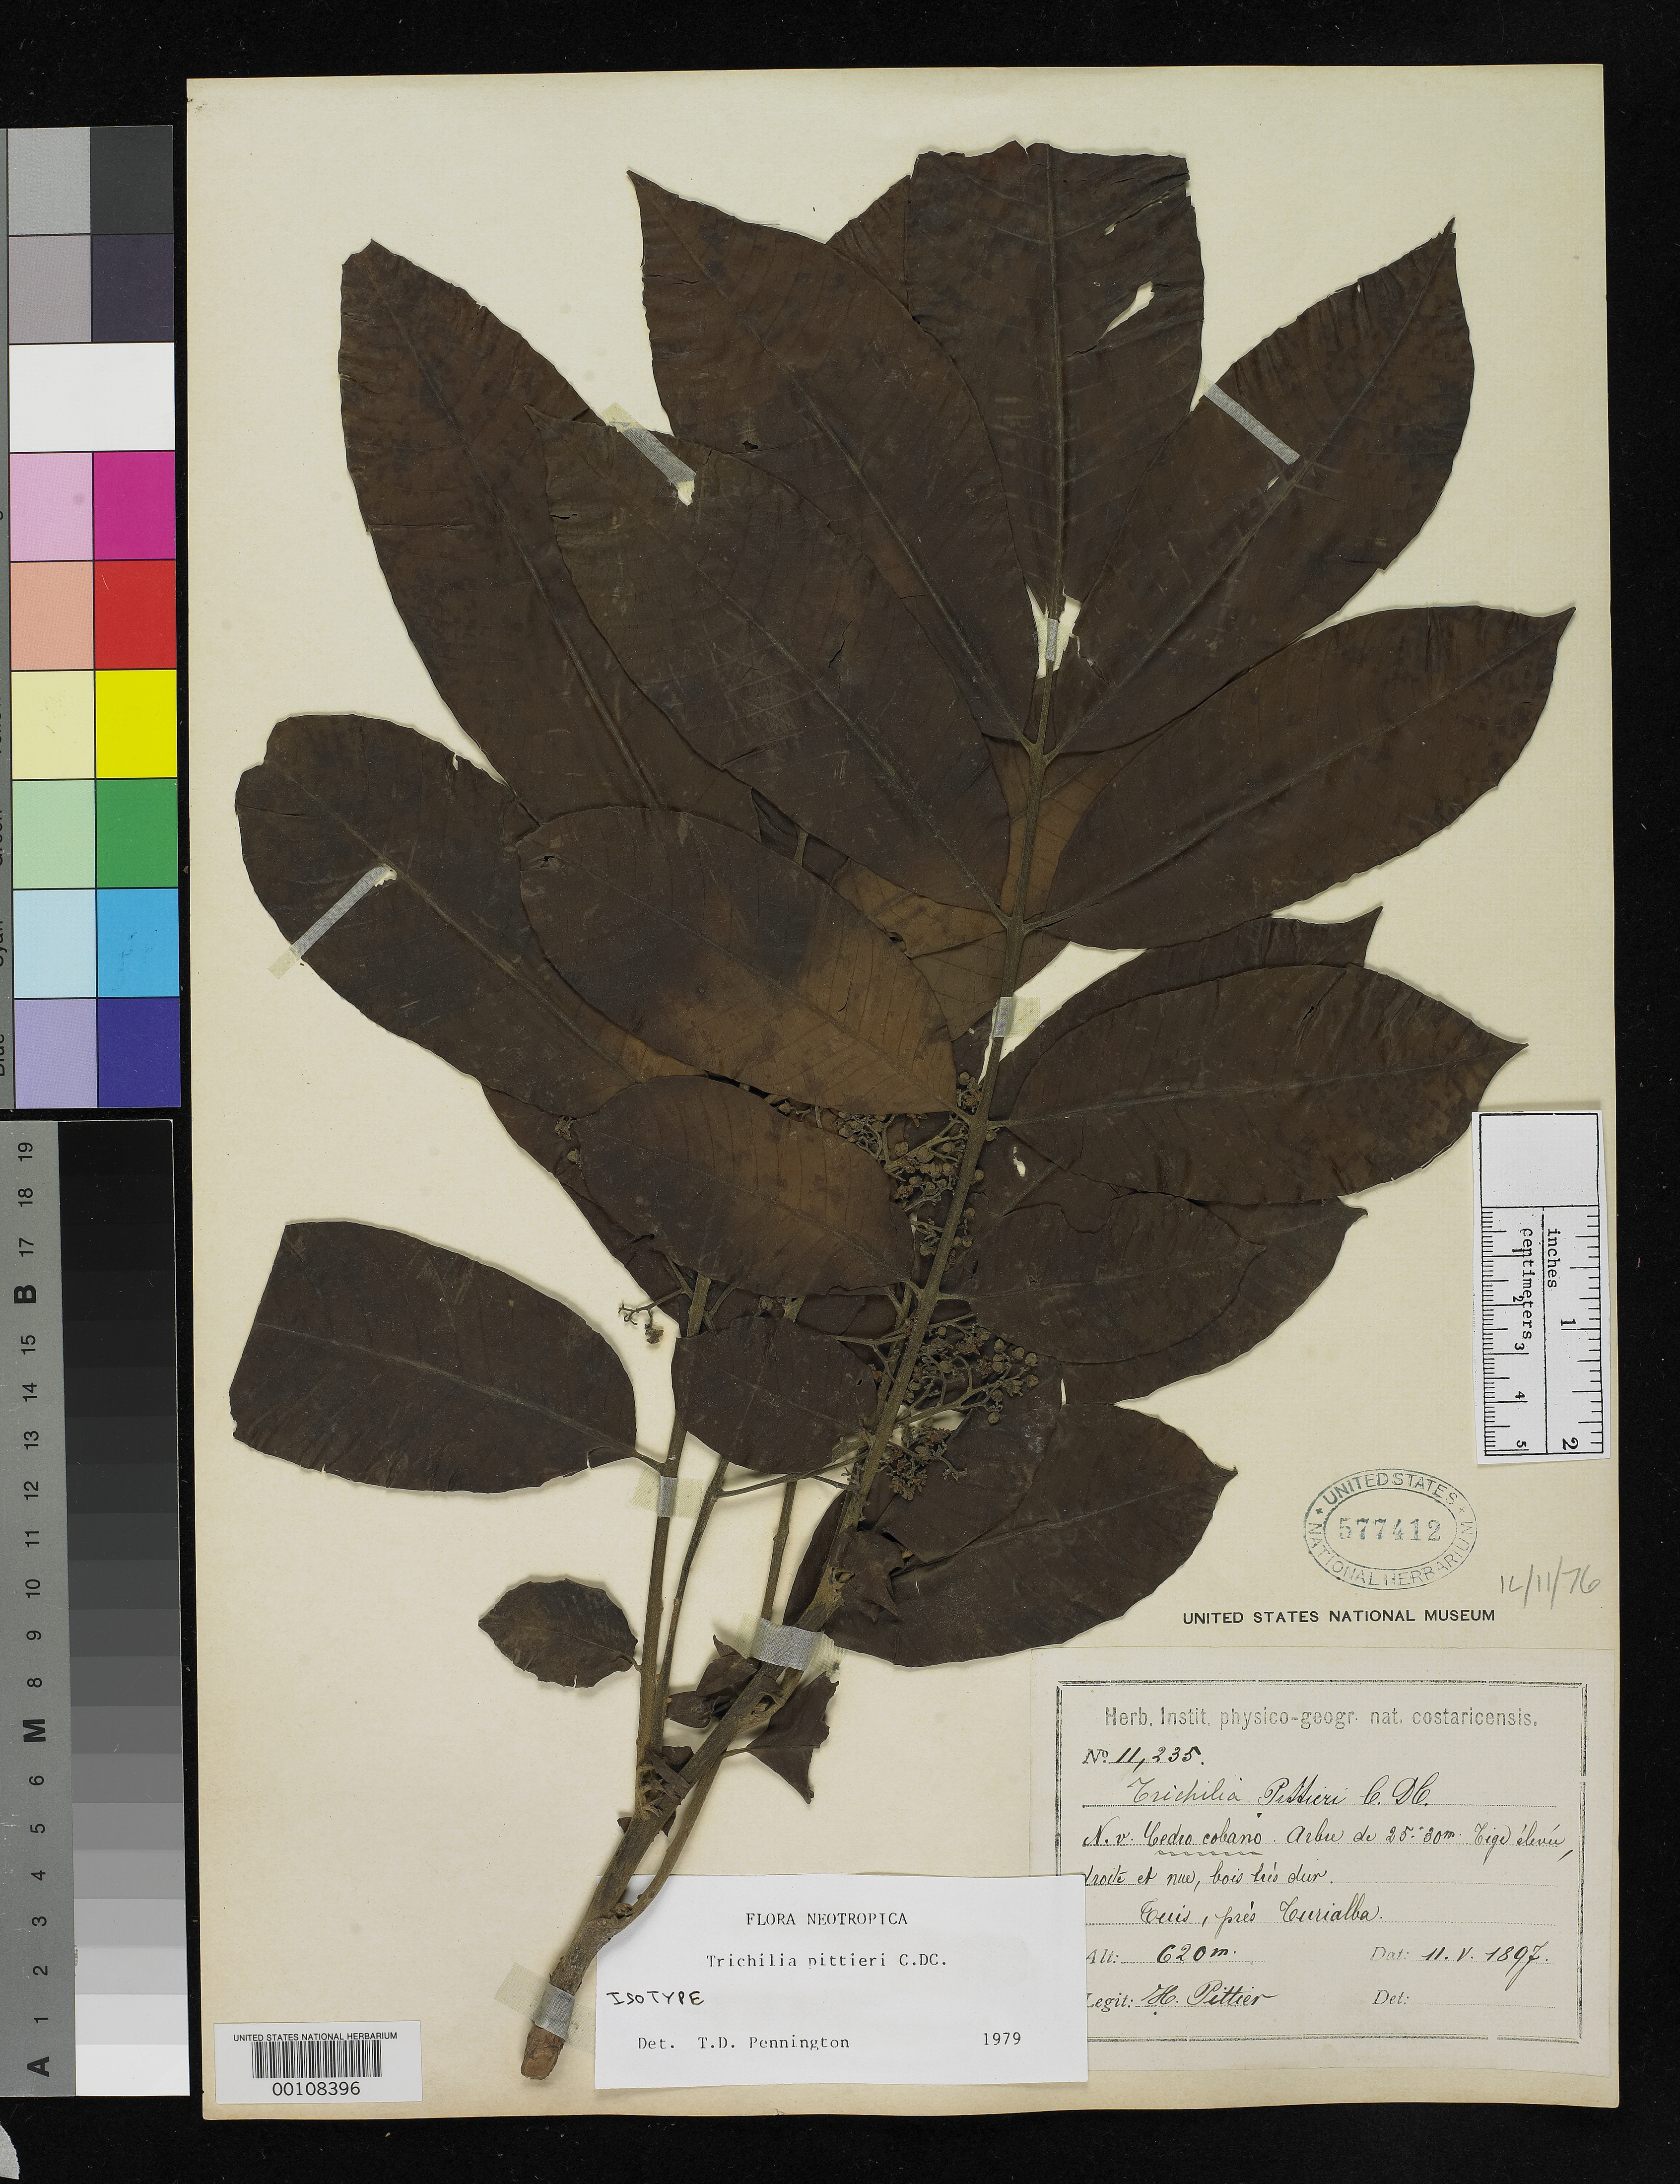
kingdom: Plantae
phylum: Tracheophyta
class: Magnoliopsida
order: Sapindales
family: Meliaceae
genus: Trichilia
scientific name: Trichilia pittieri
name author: C. DC.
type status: Isotype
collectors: H. F. Pittier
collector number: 11235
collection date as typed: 11 May 1897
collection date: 1897-05-11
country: Costa Rica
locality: Tuis, pres Turrialba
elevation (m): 620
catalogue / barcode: US 577412